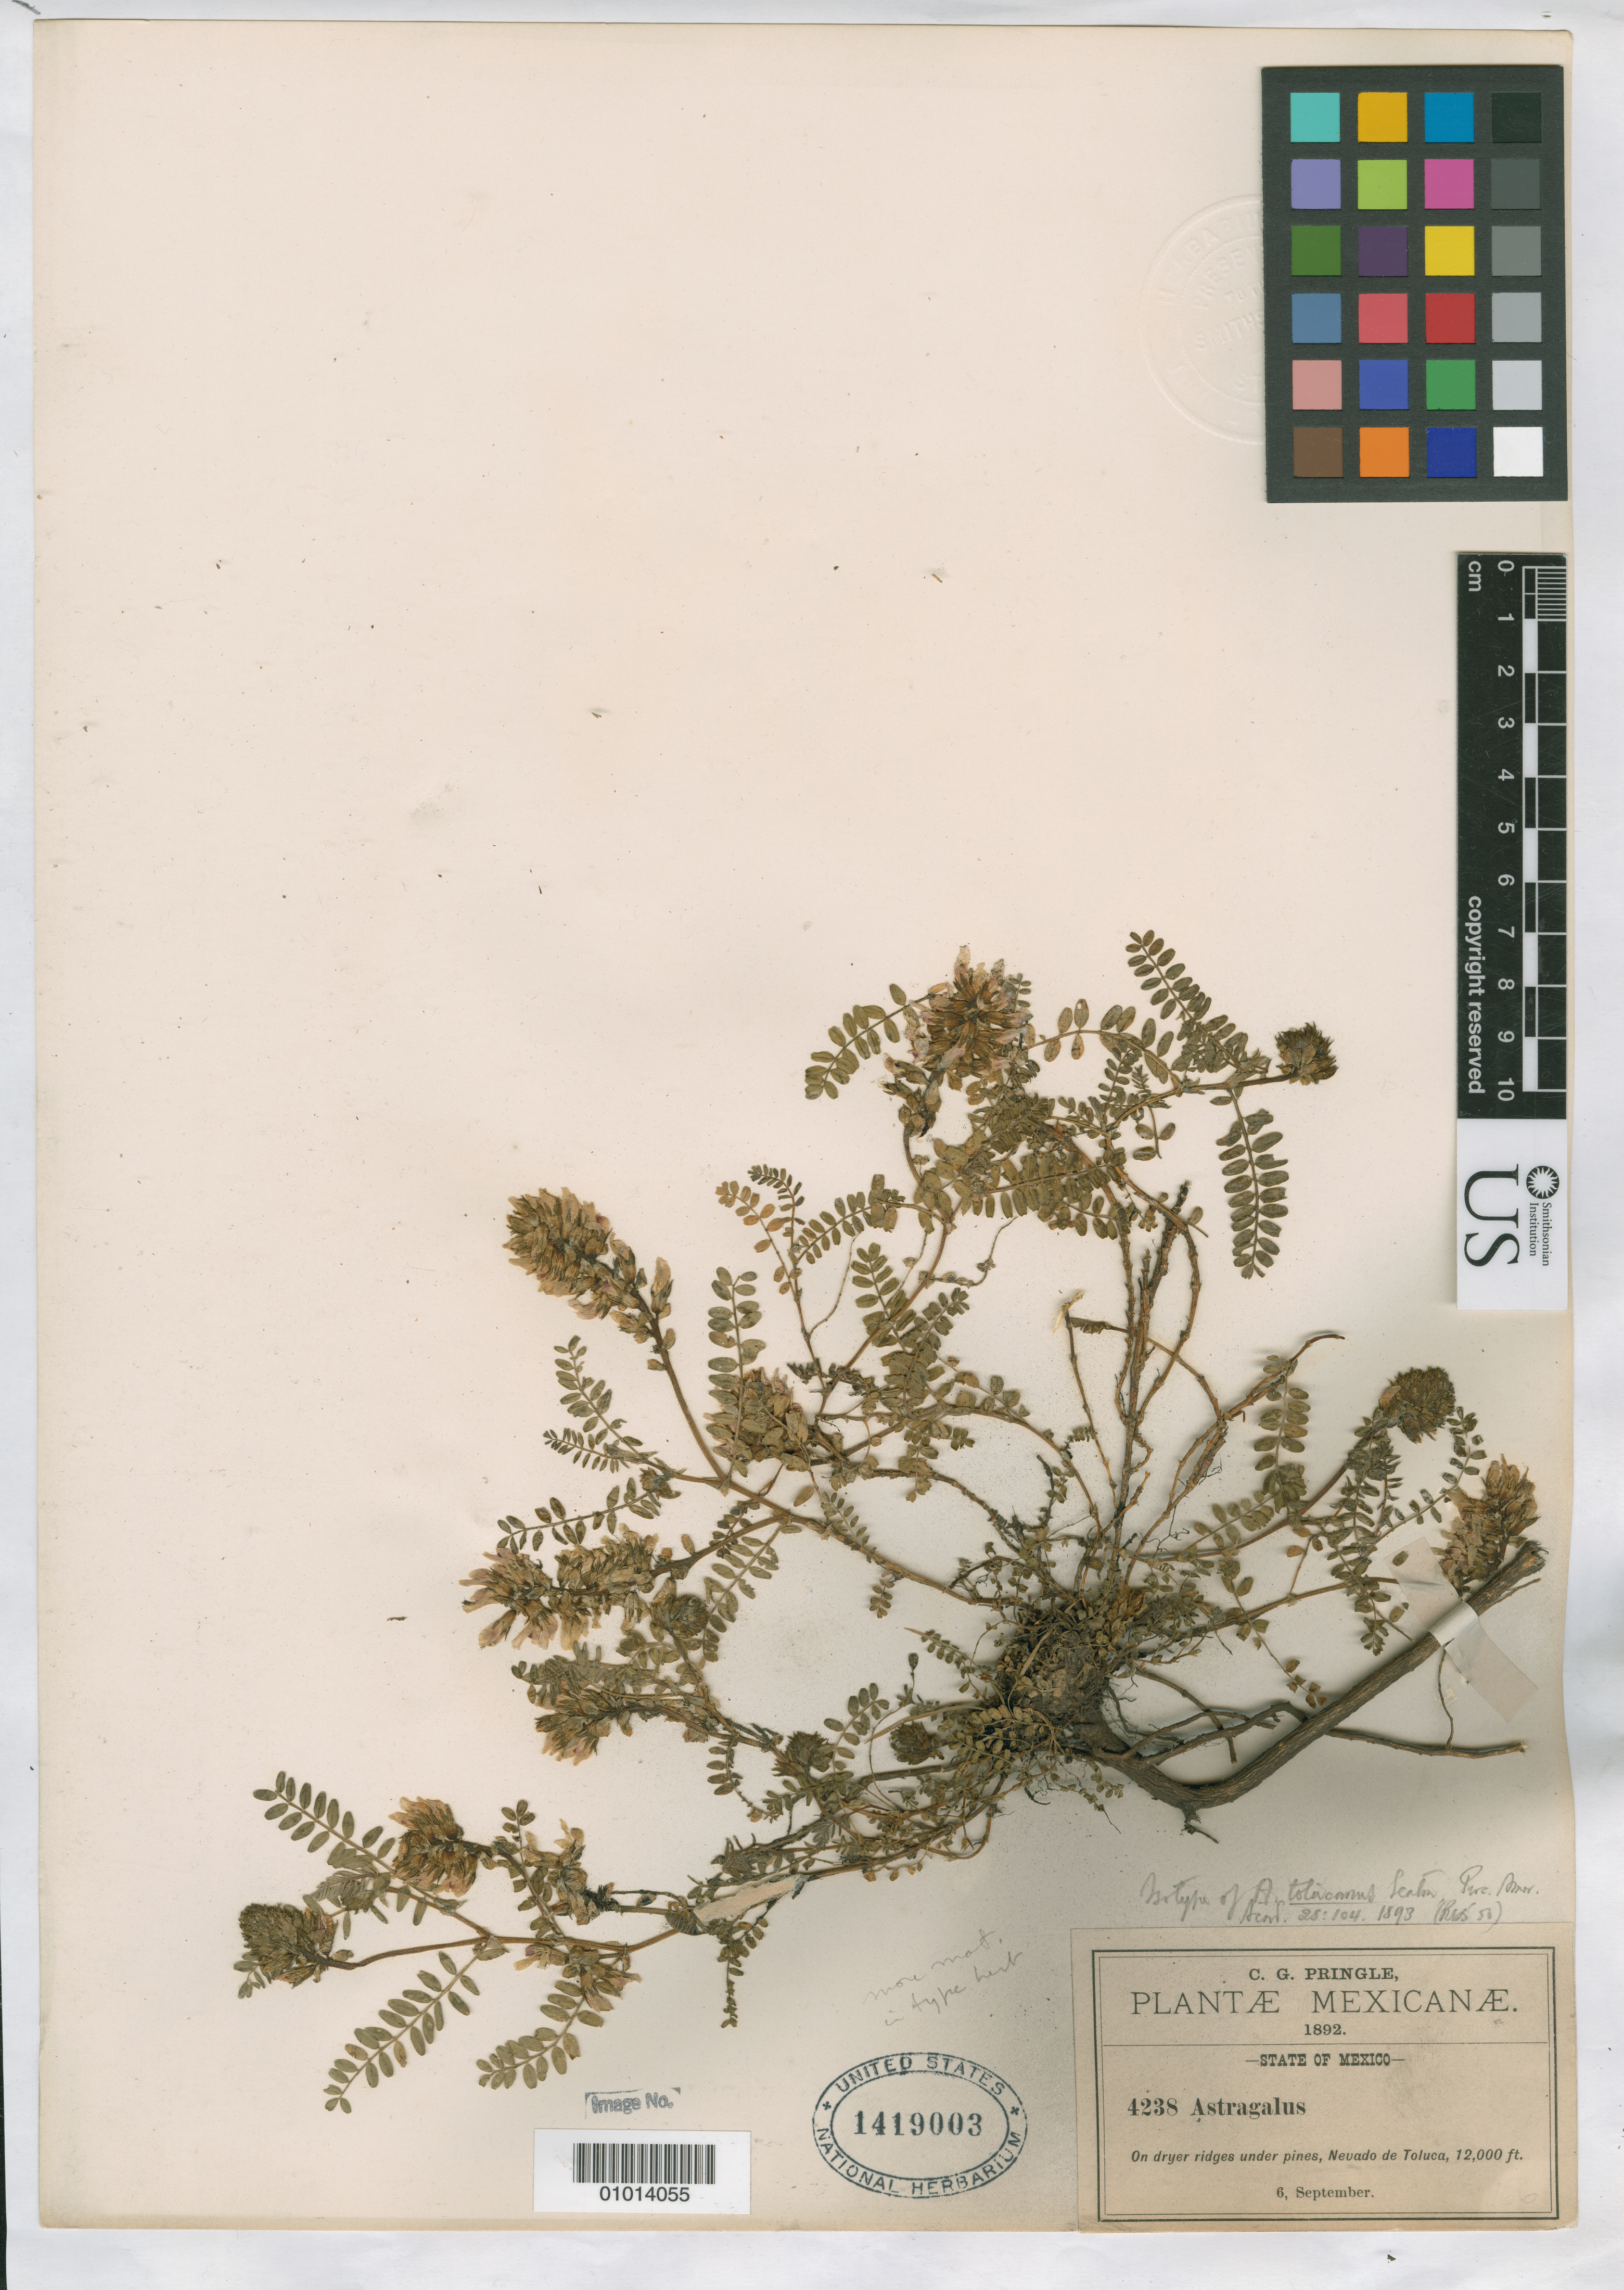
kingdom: Plantae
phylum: Tracheophyta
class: Magnoliopsida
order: Fabales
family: Fabaceae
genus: Astragalus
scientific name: Astragalus tolucanus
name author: B.L. Rob. & Seaton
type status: Isotype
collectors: C. G. Pringle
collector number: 4238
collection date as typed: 06 Sep 1892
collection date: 1892-09-06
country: Mexico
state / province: México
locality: Nevado de Toluca.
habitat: On dryer ridges under pines.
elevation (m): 3658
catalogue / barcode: US 1419003